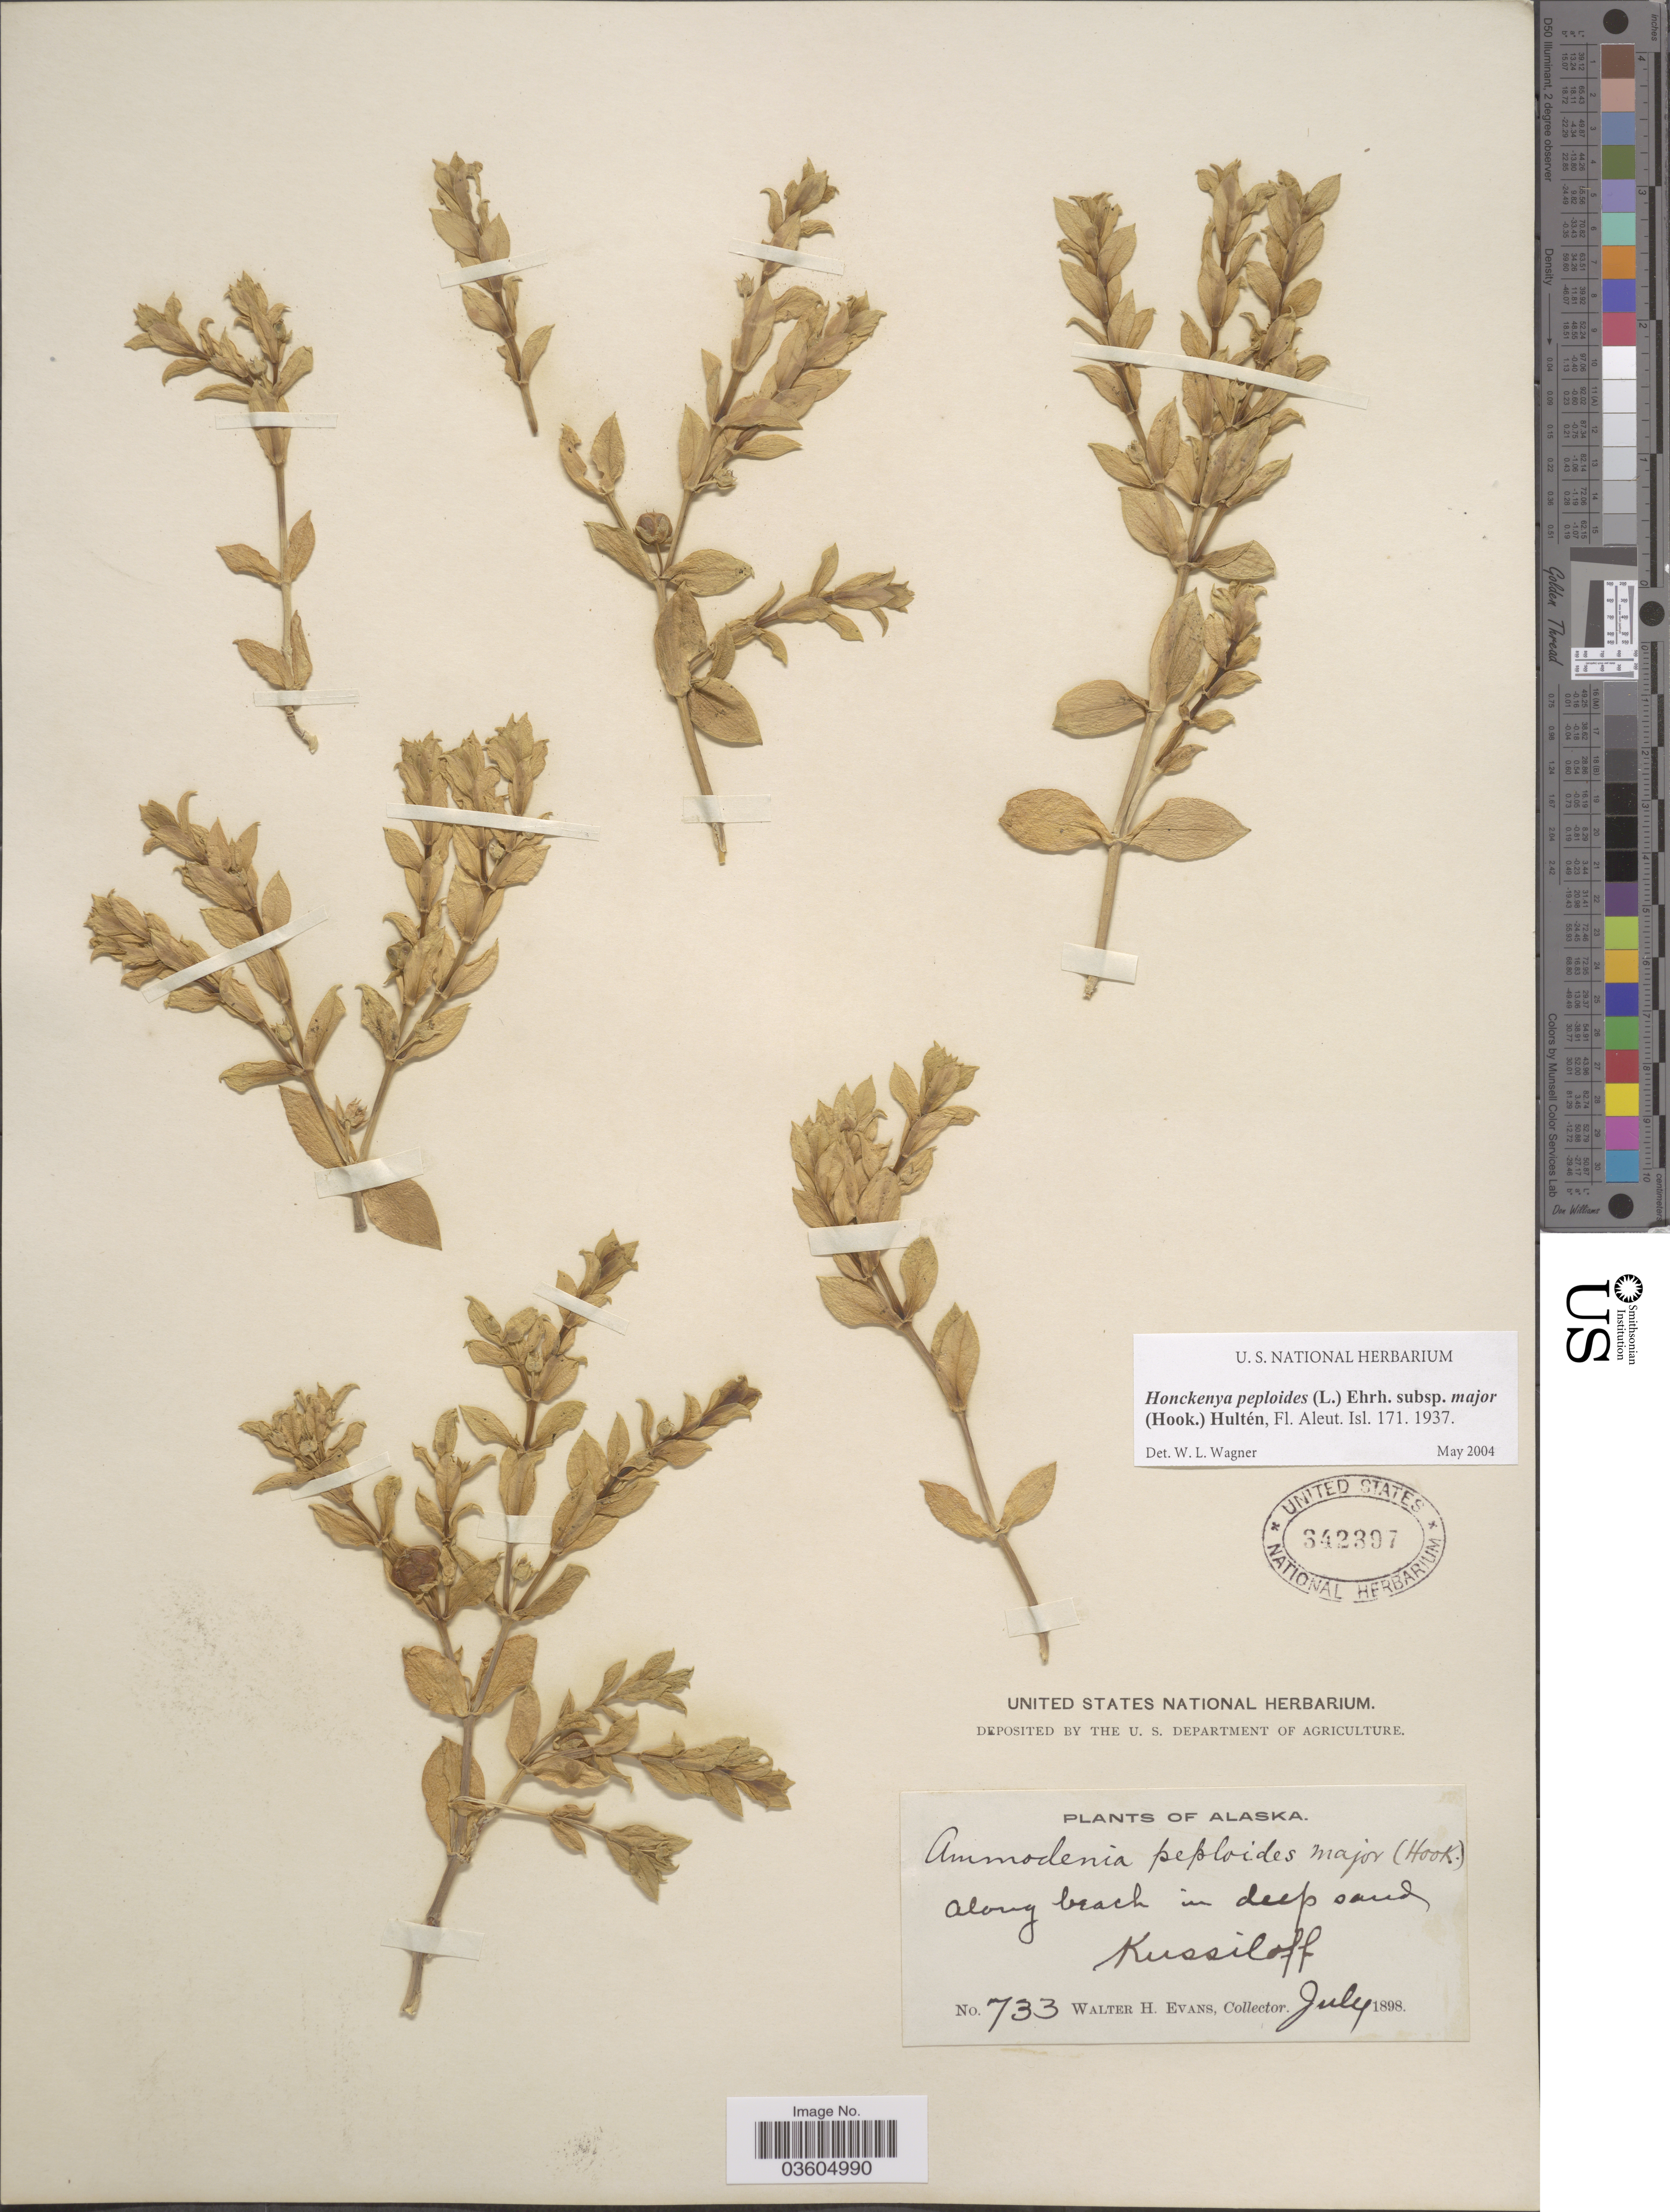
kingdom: Plantae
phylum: Tracheophyta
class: Magnoliopsida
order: Caryophyllales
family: Caryophyllaceae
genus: Honckenya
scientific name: Honckenya peploides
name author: (L.) Ehrh.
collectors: W. H. Evans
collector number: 733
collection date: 1898-07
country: United States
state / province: Alaska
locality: Along beach in deep sand. Kussiloff.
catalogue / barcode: US 342397